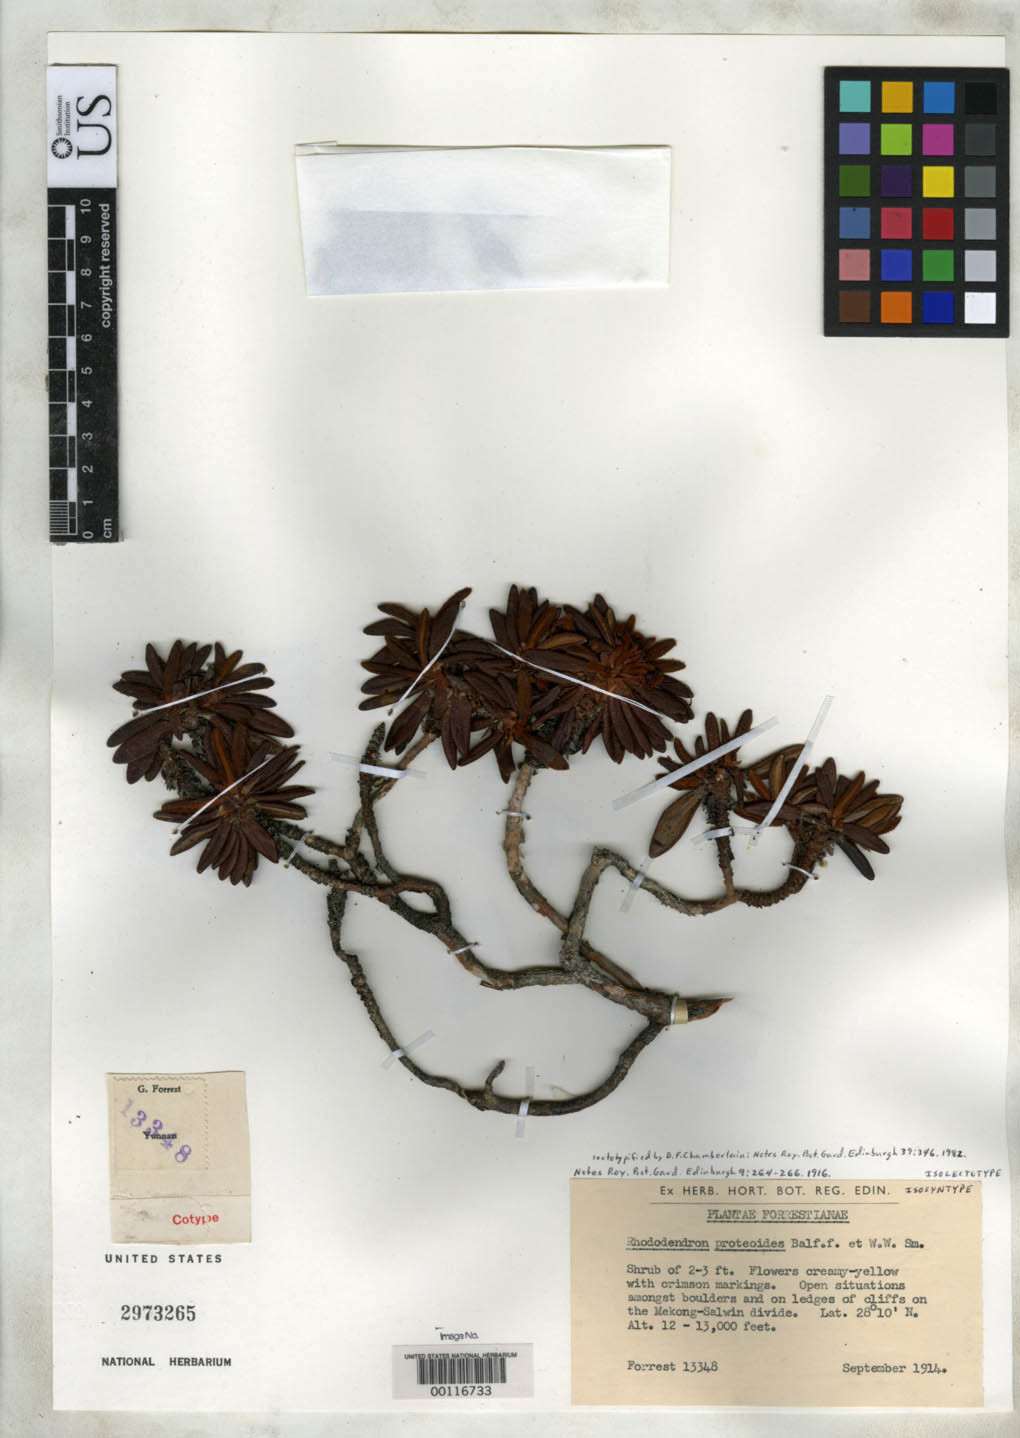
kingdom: Plantae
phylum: Tracheophyta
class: Magnoliopsida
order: Ericales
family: Ericaceae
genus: Rhododendron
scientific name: Rhododendron proteoides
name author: Balf. f. & W.W. Sm.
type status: Isolectotype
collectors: F. Forrest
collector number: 13348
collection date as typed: Sep 1914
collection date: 1914-09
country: China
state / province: Yunnan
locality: Mekong-Salwin divide.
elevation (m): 3658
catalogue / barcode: US 2973265